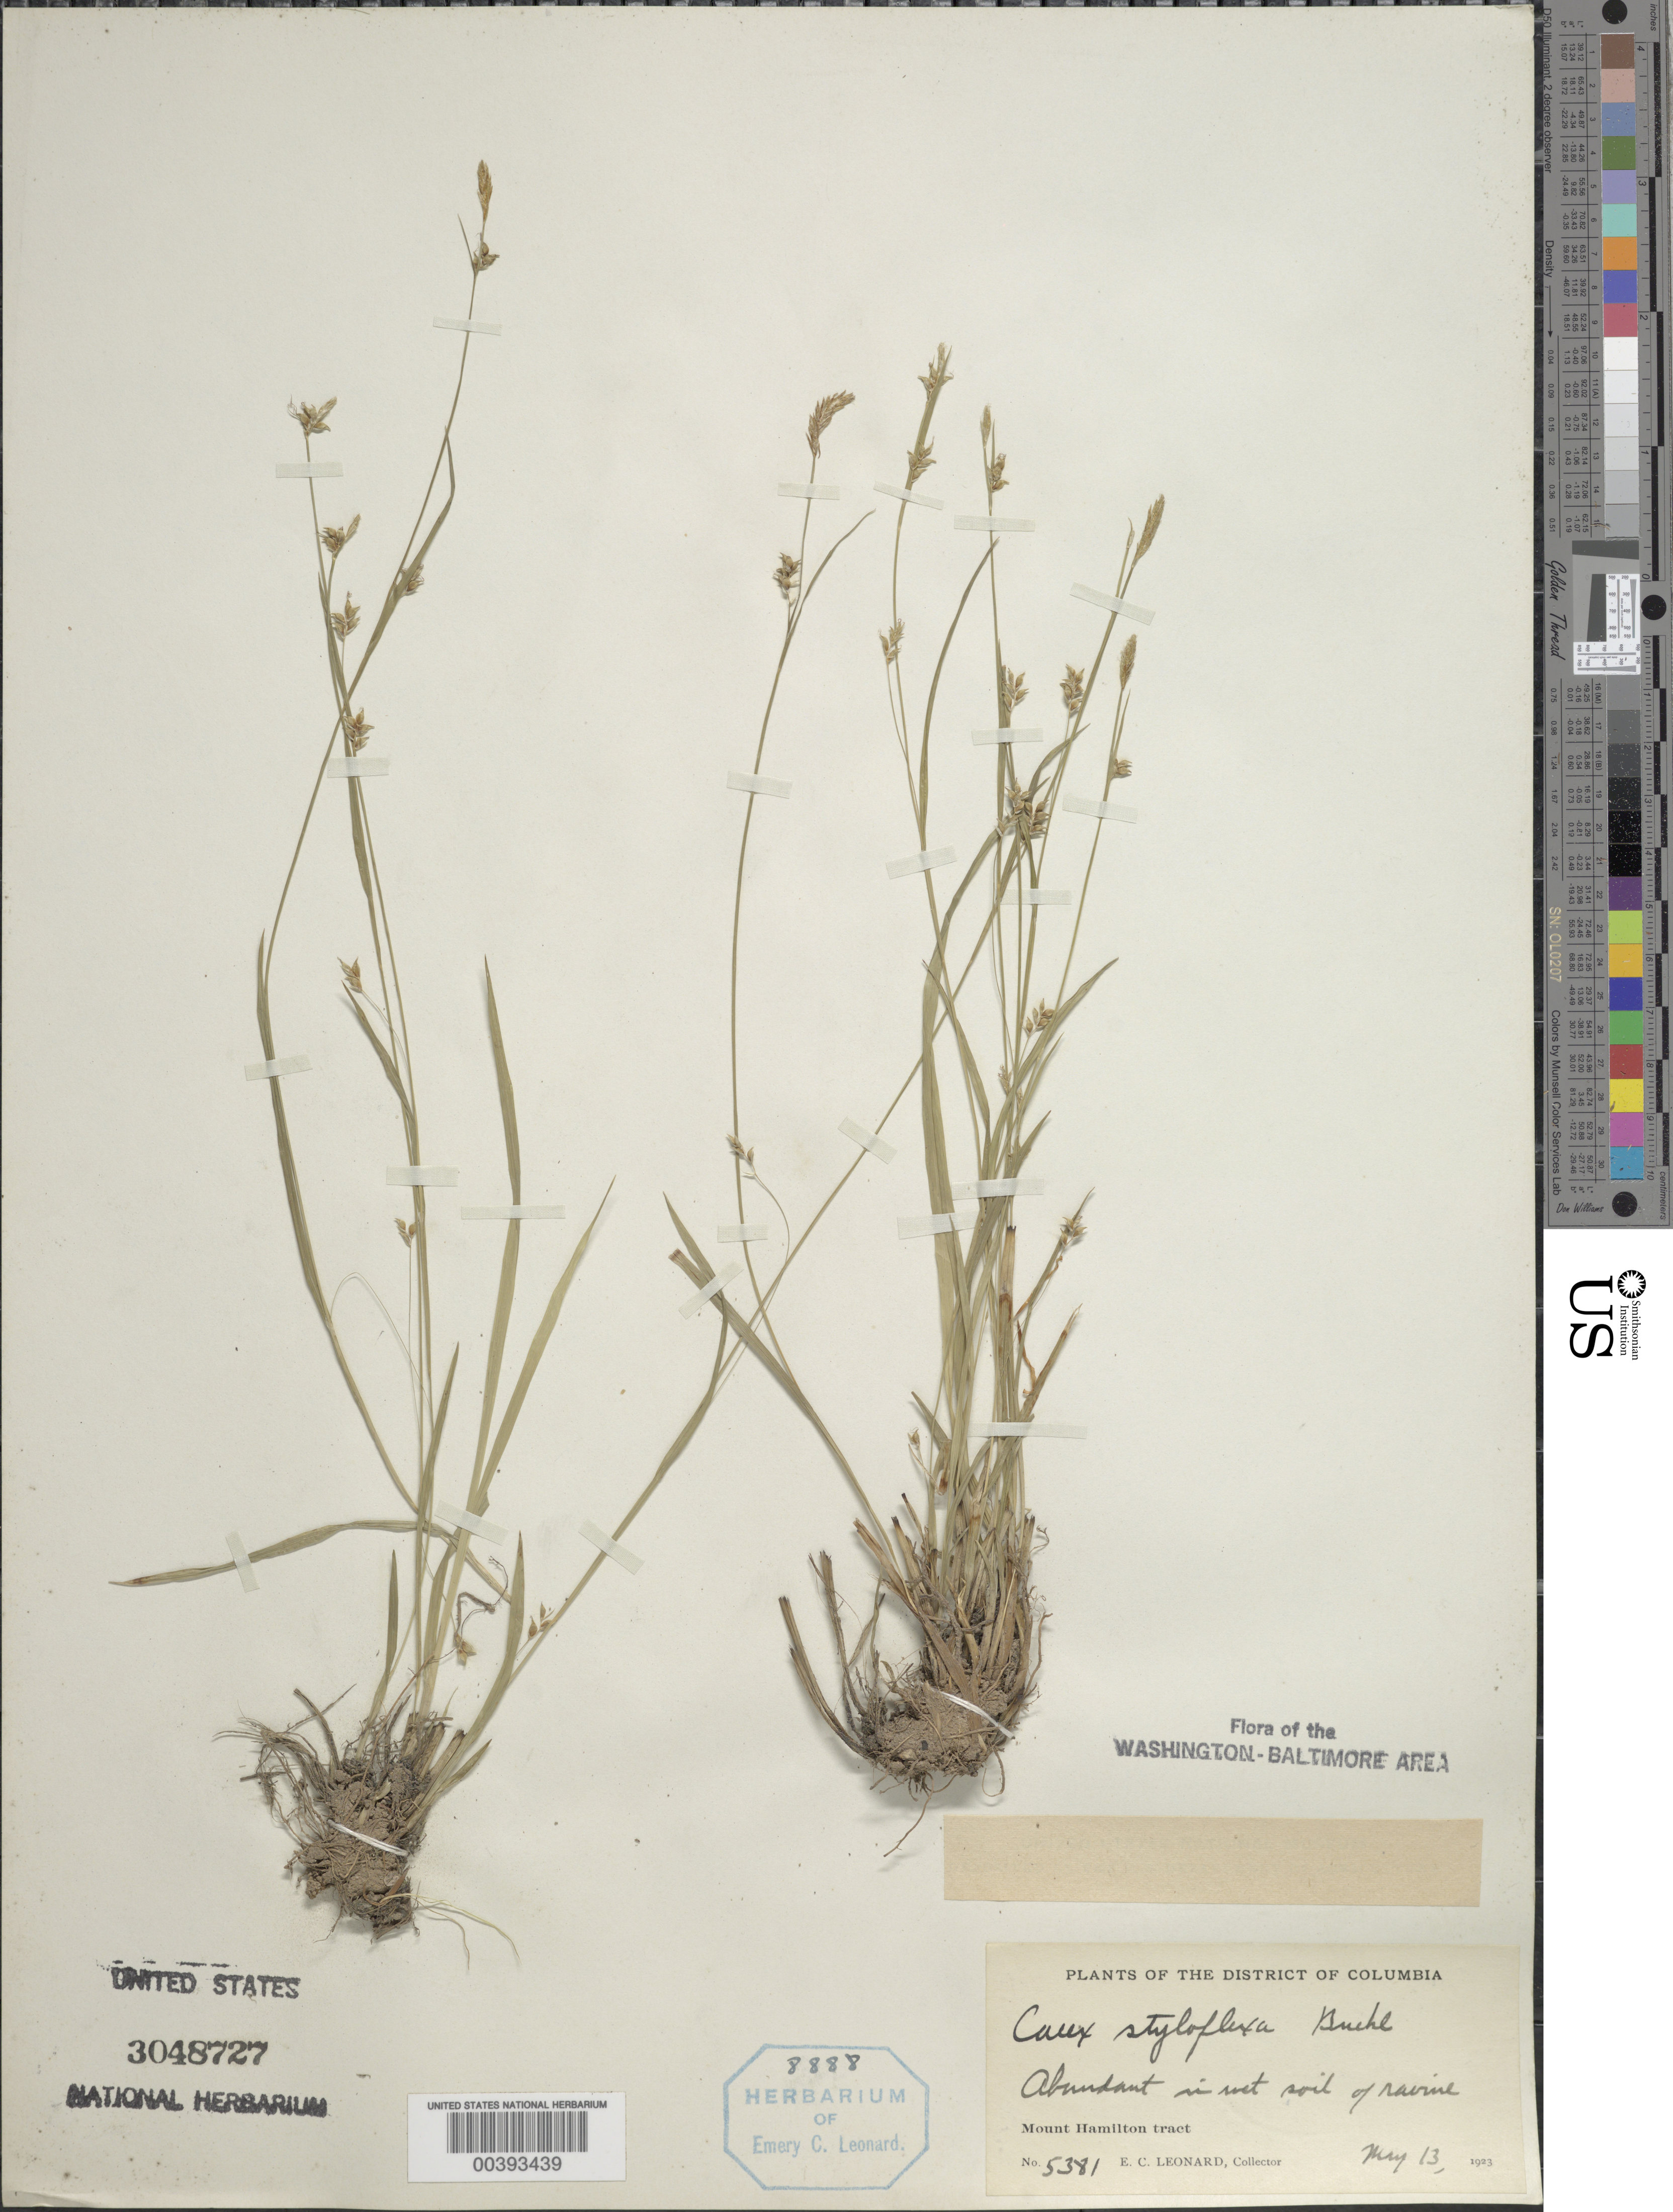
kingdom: Plantae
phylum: Tracheophyta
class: Liliopsida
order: Poales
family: Cyperaceae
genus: Carex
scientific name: Carex styloflexa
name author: Buckley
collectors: E. C. Leonard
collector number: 5381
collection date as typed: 13 May 1923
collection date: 1923-05-13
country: United States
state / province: District of Columbia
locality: Mount Hamilton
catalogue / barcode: US 3048727